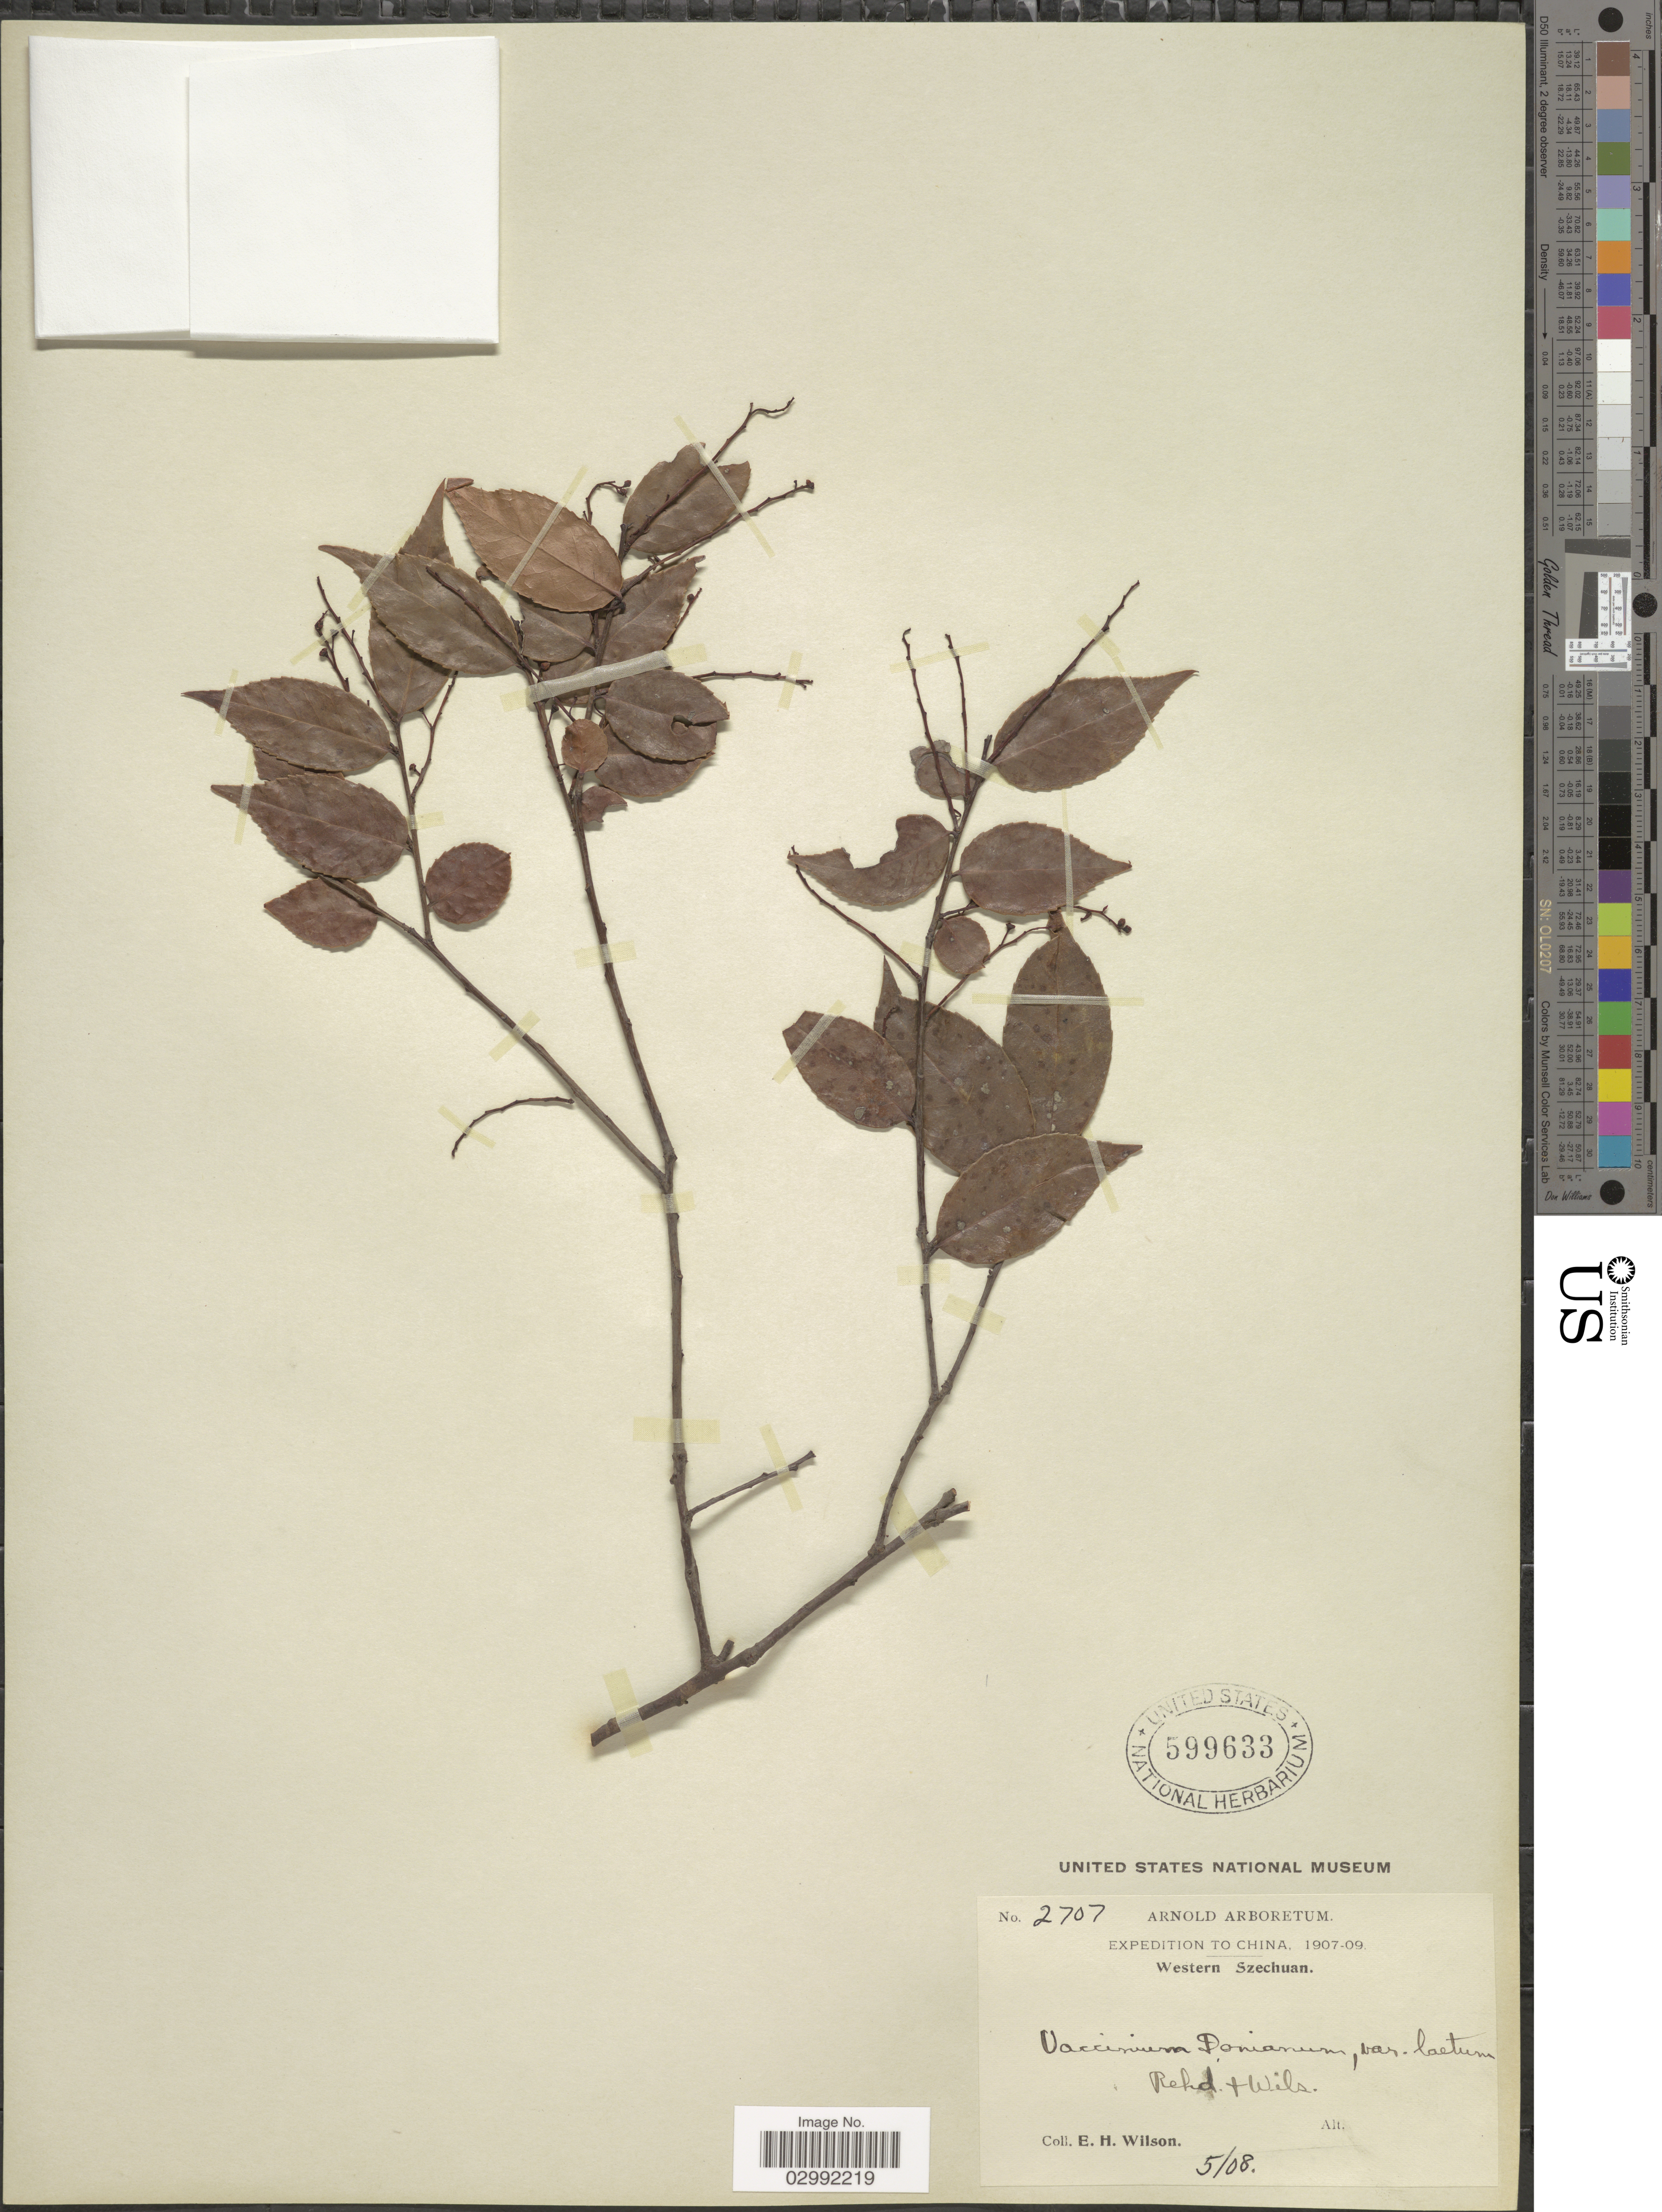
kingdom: Plantae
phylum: Tracheophyta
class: Magnoliopsida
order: Ericales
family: Ericaceae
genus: Vaccinium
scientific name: Vaccinium sprengelii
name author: (G. Don) Sleumer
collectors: E. Wilson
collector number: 2707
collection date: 1908-05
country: China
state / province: Sichuan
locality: Western Szechuan.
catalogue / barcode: US 599633